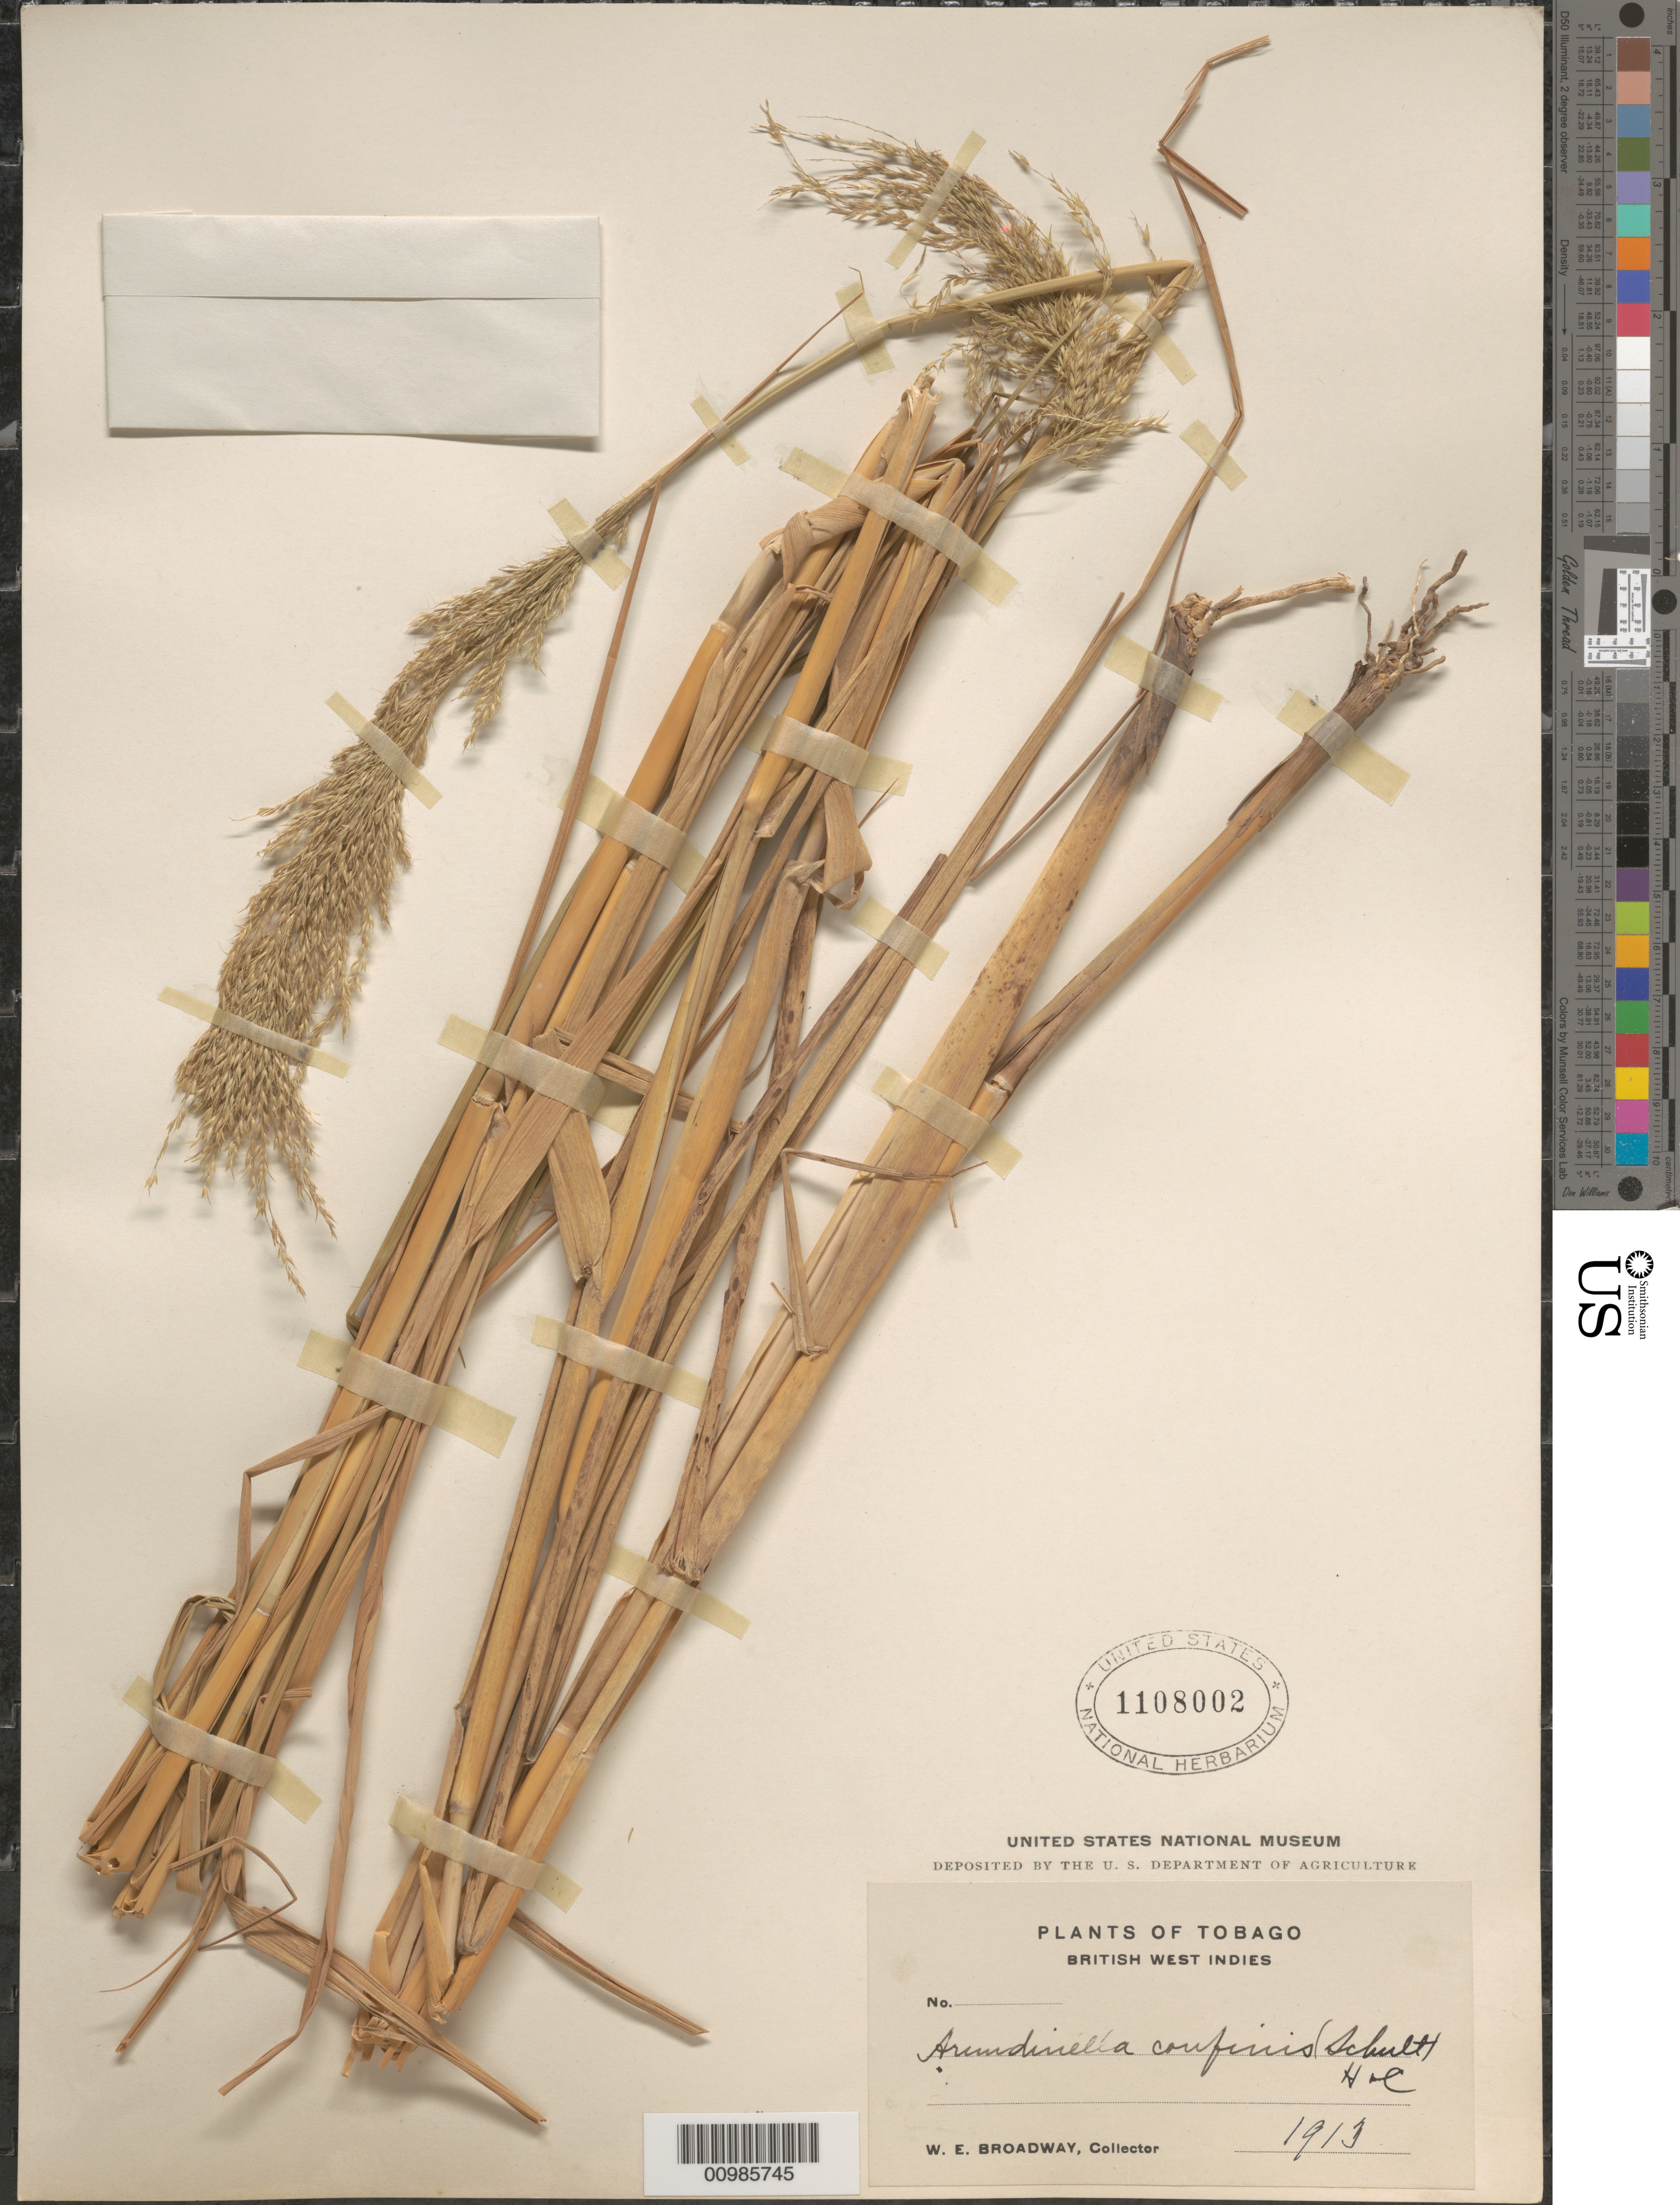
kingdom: Plantae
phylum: Tracheophyta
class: Liliopsida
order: Poales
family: Poaceae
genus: Arundinella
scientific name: Arundinella hispida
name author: (Humb. & Bonpl. ex Willd.) Kuntze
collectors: W. E. Broadway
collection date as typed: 1913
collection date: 1913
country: Trinidad and Tobago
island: Tobago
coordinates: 0 N, 0 E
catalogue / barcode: US 1108002